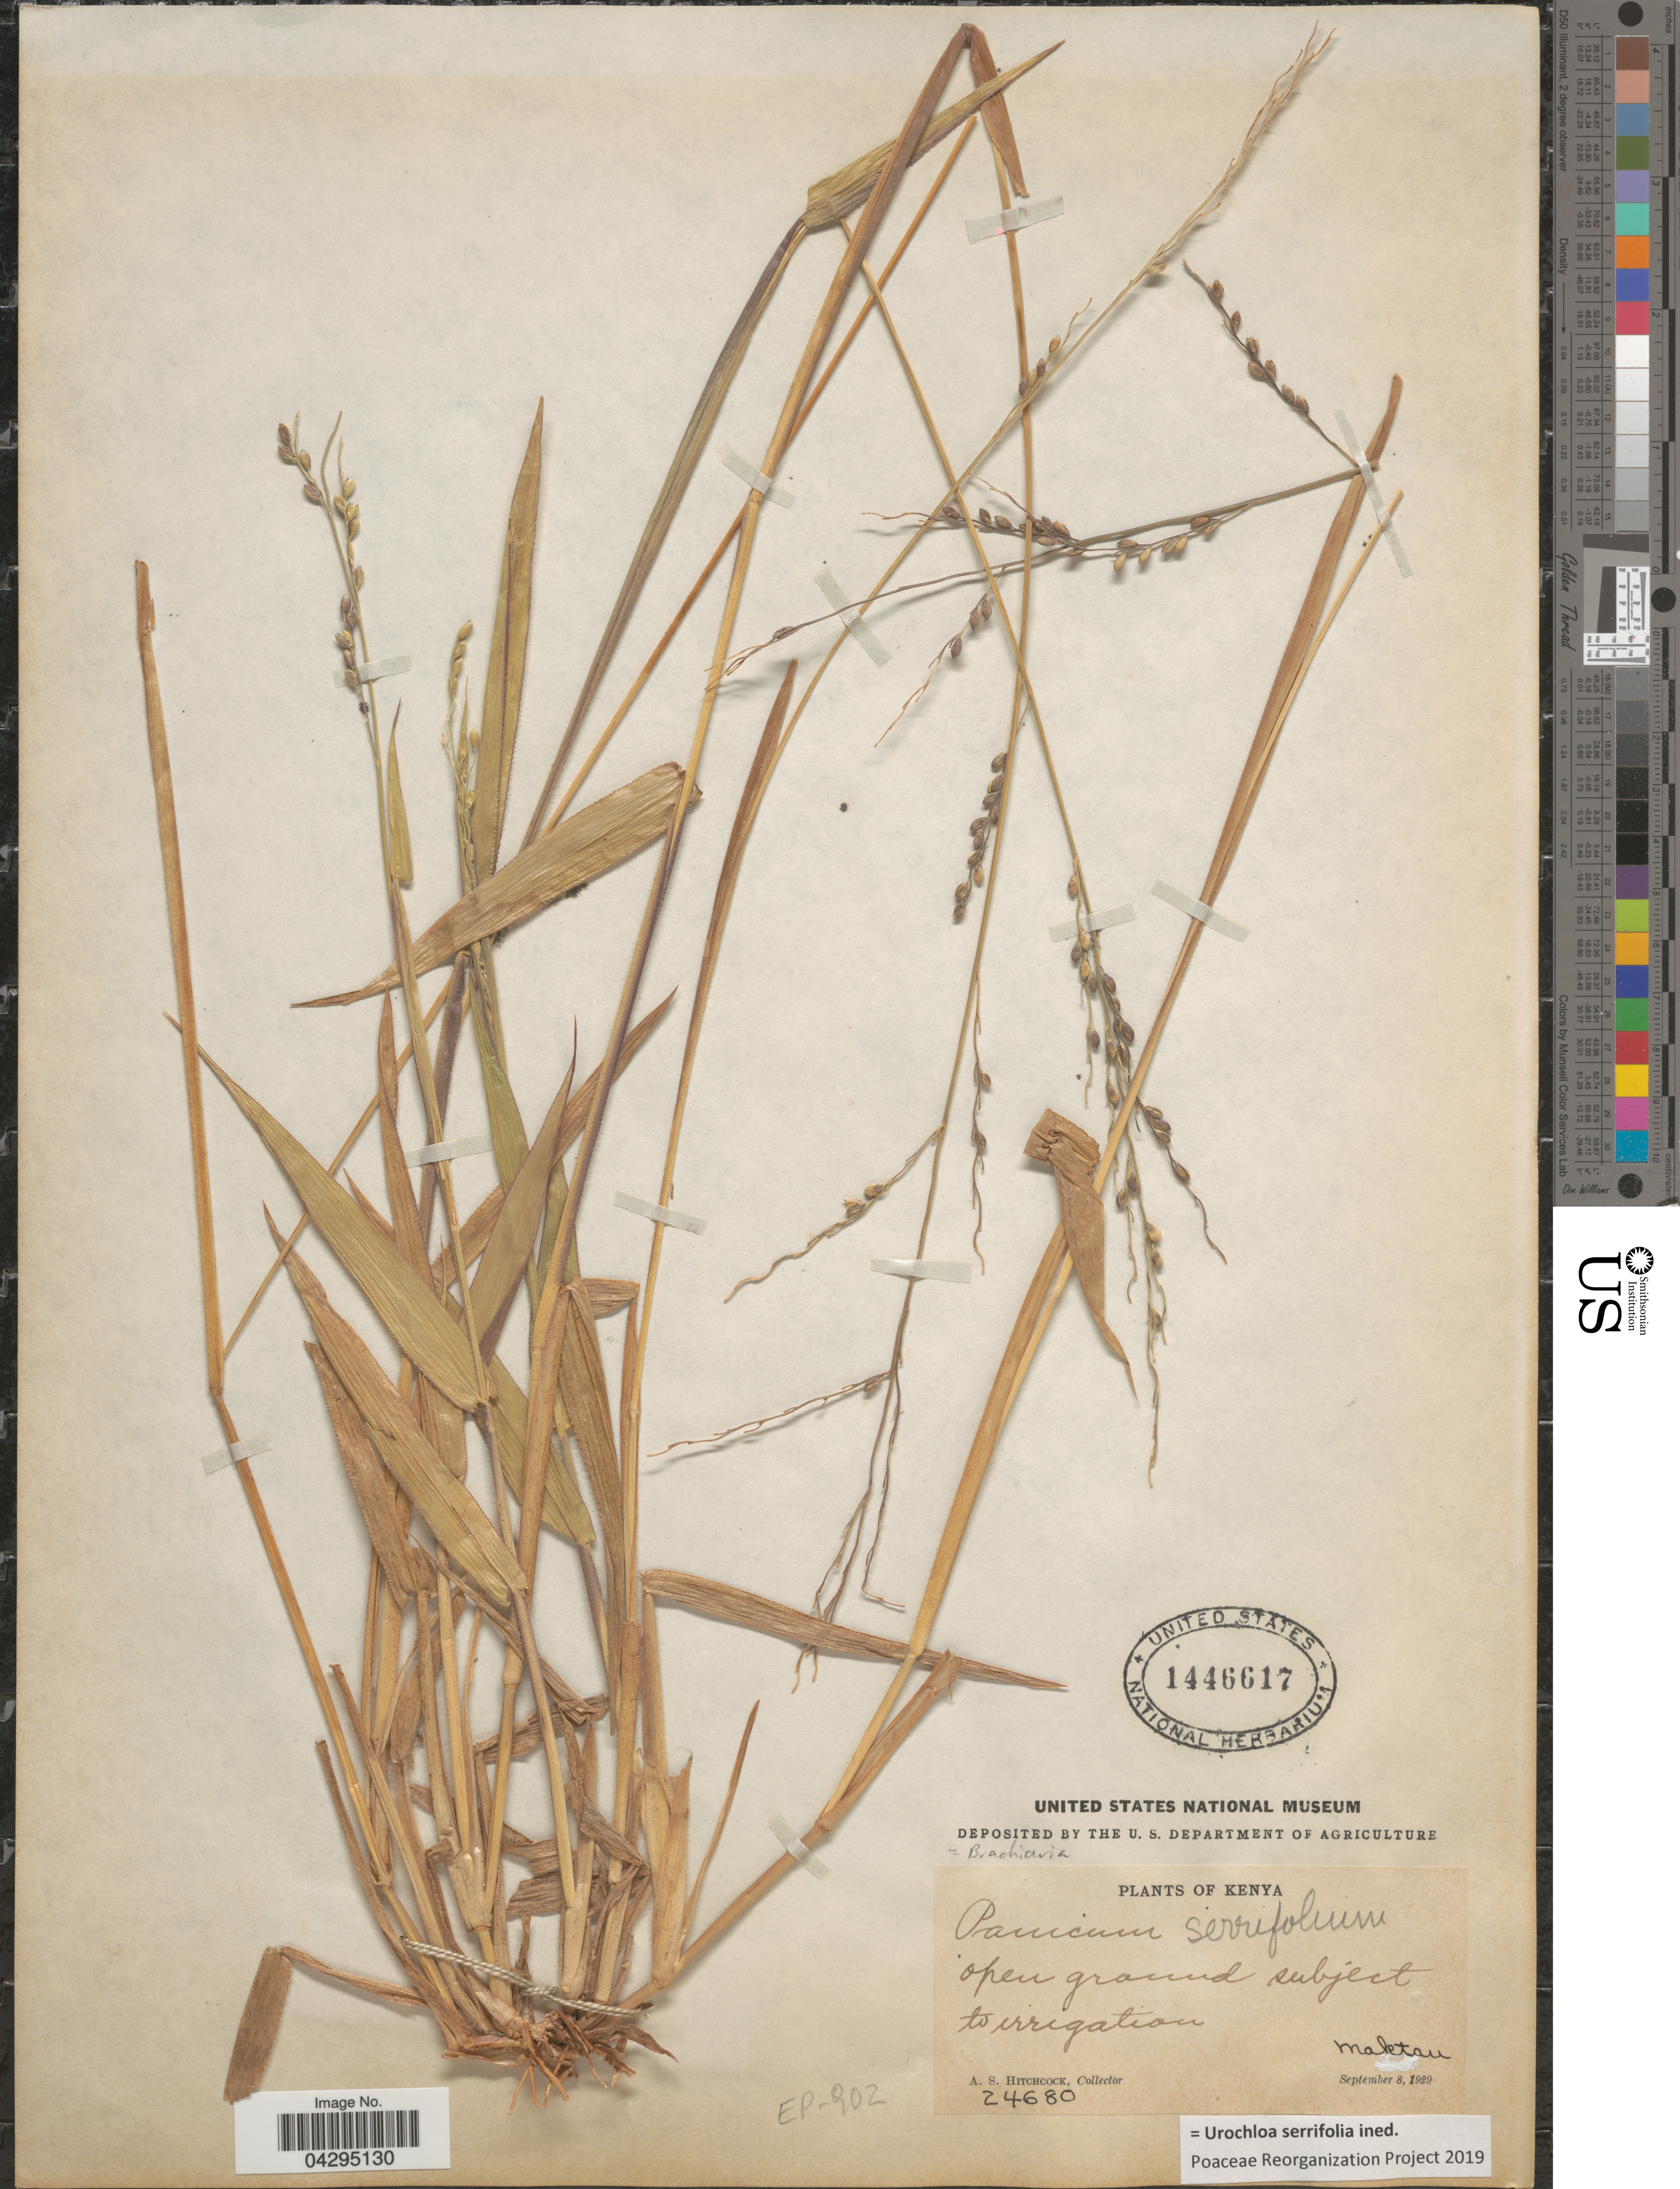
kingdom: Plantae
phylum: Tracheophyta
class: Liliopsida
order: Poales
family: Poaceae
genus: Urochloa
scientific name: Urochloa serrifolia ined.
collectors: A. S. Hitchcock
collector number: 24680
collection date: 1929-09-08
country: Kenya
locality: Open ground subject to irrigation. Maktau.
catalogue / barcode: US 1446617